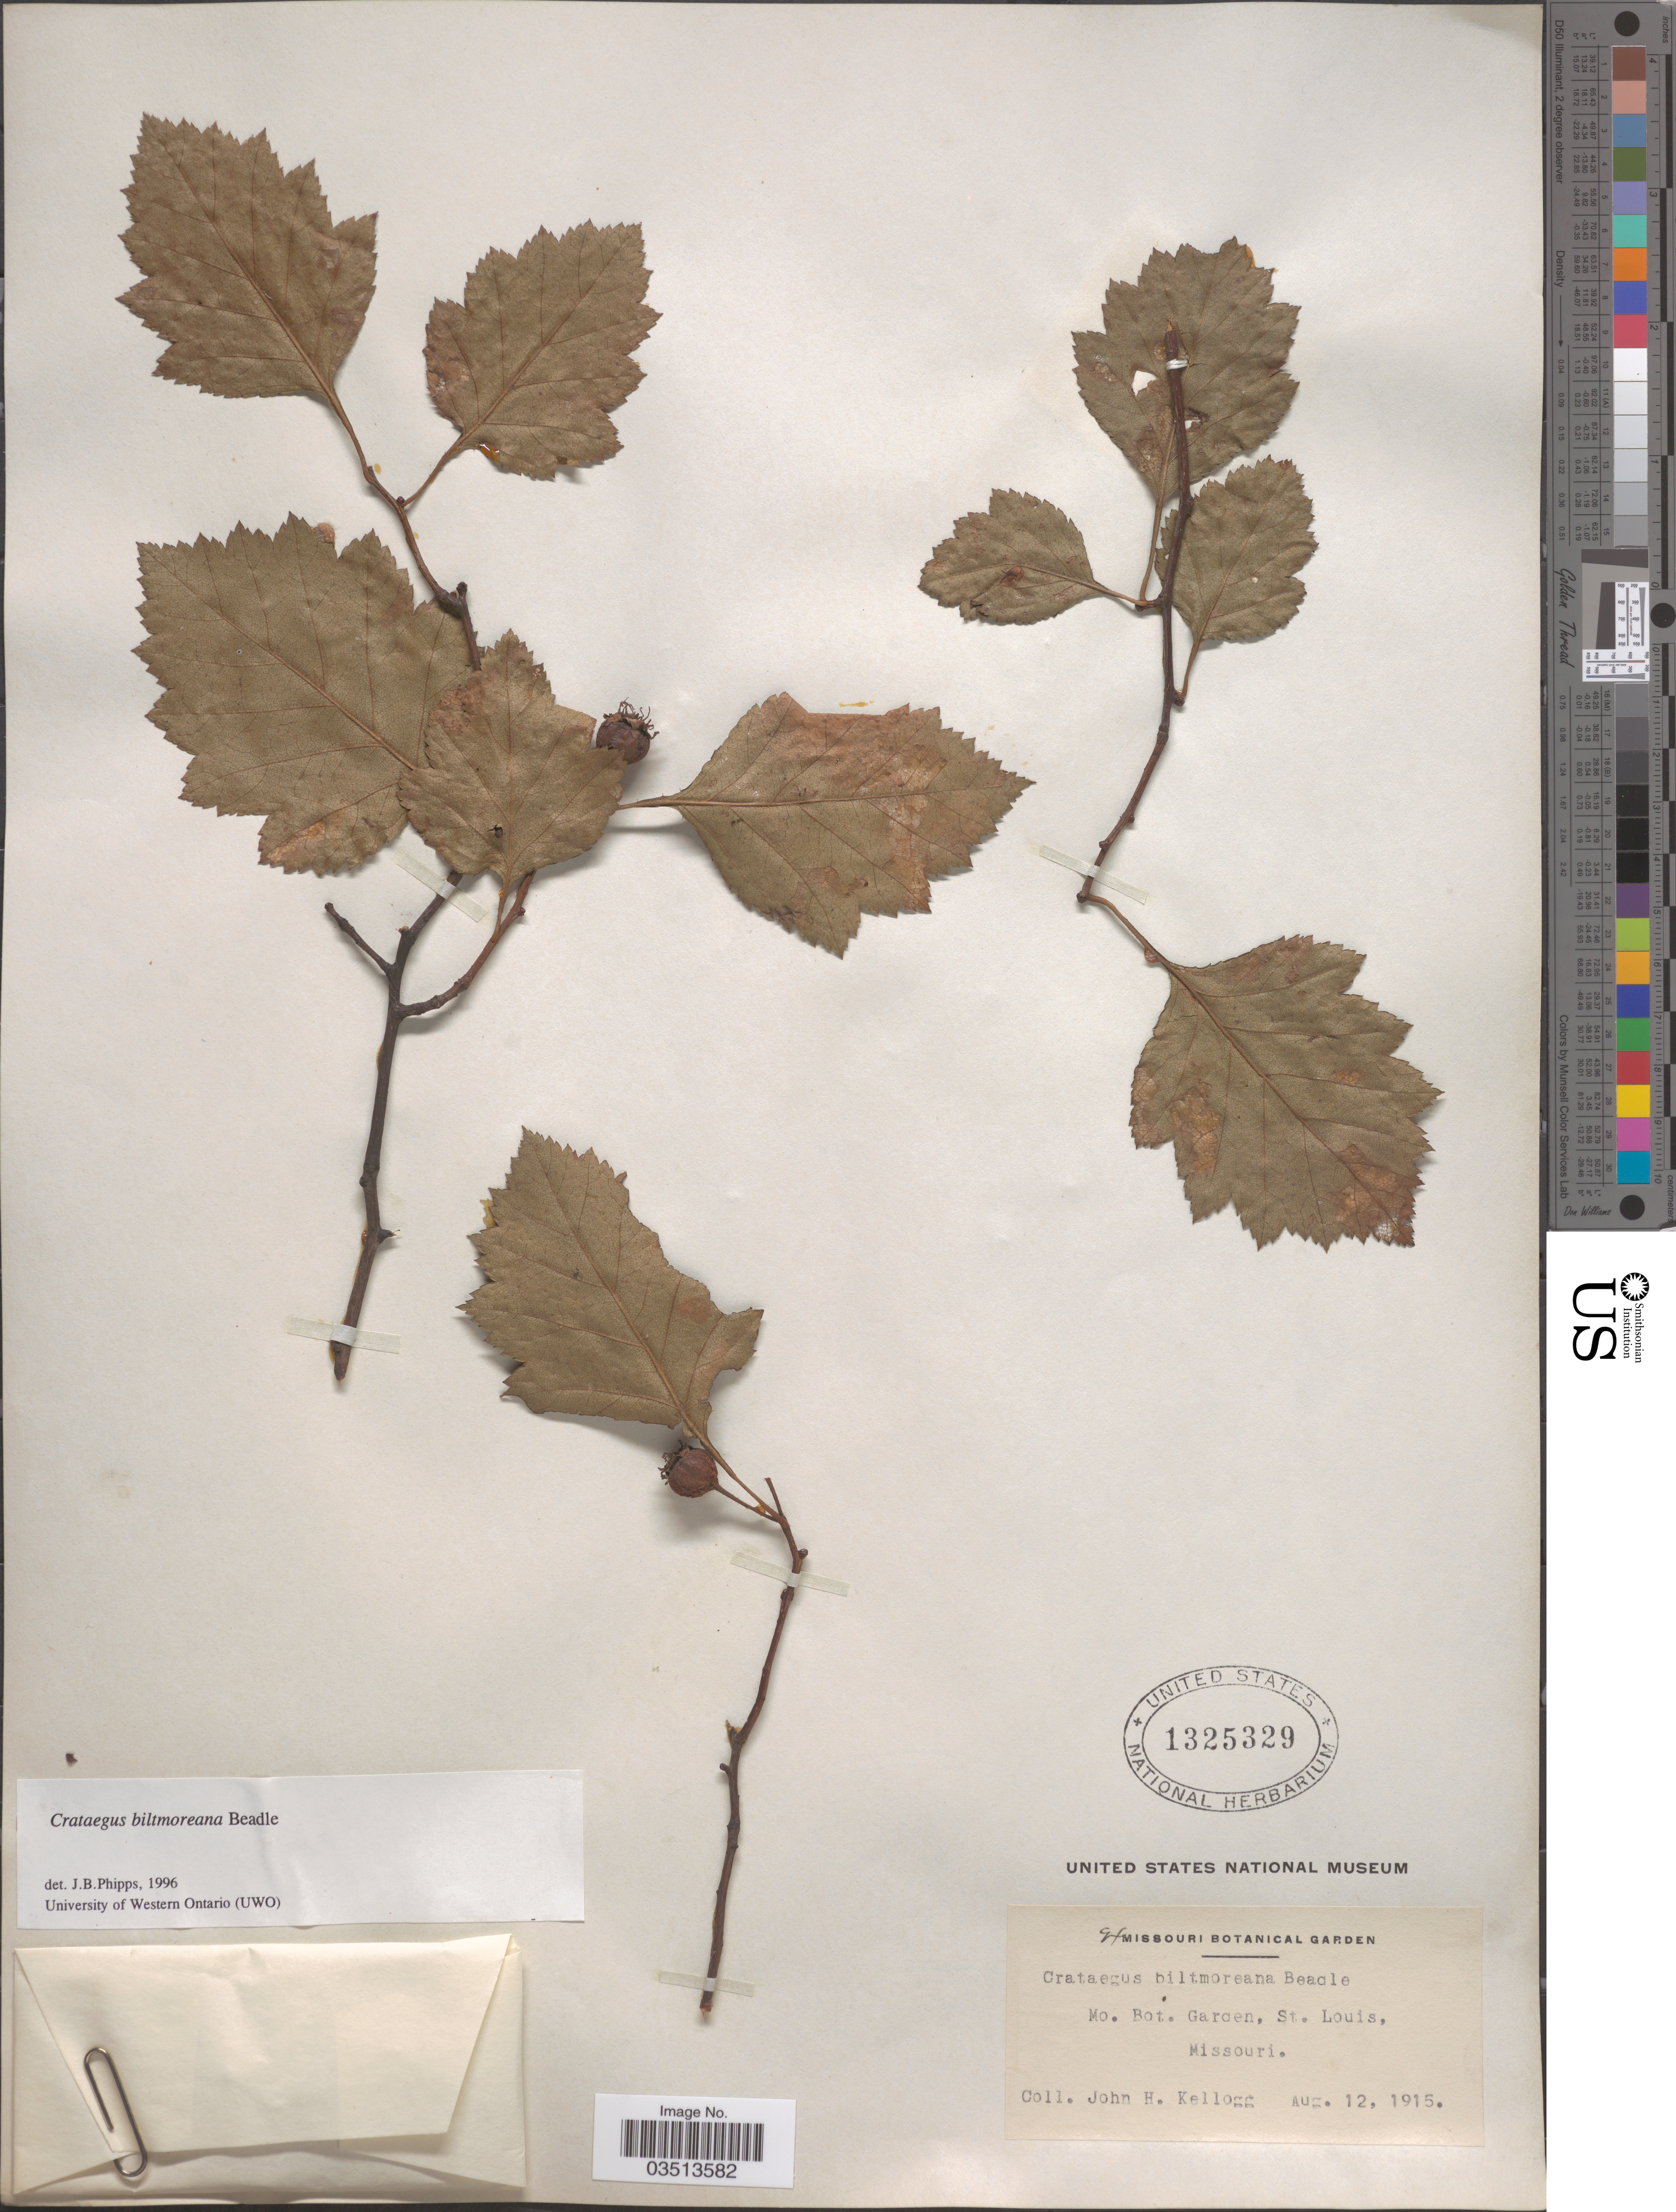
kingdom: Plantae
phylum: Tracheophyta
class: Magnoliopsida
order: Rosales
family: Rosaceae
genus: Crataegus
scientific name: Crataegus biltmoreana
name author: Beadle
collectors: J. H. Kellogg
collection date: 1915-08-12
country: United States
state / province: Missouri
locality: Mo. Bot. Garden, St. Louis.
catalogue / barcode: US 1325329